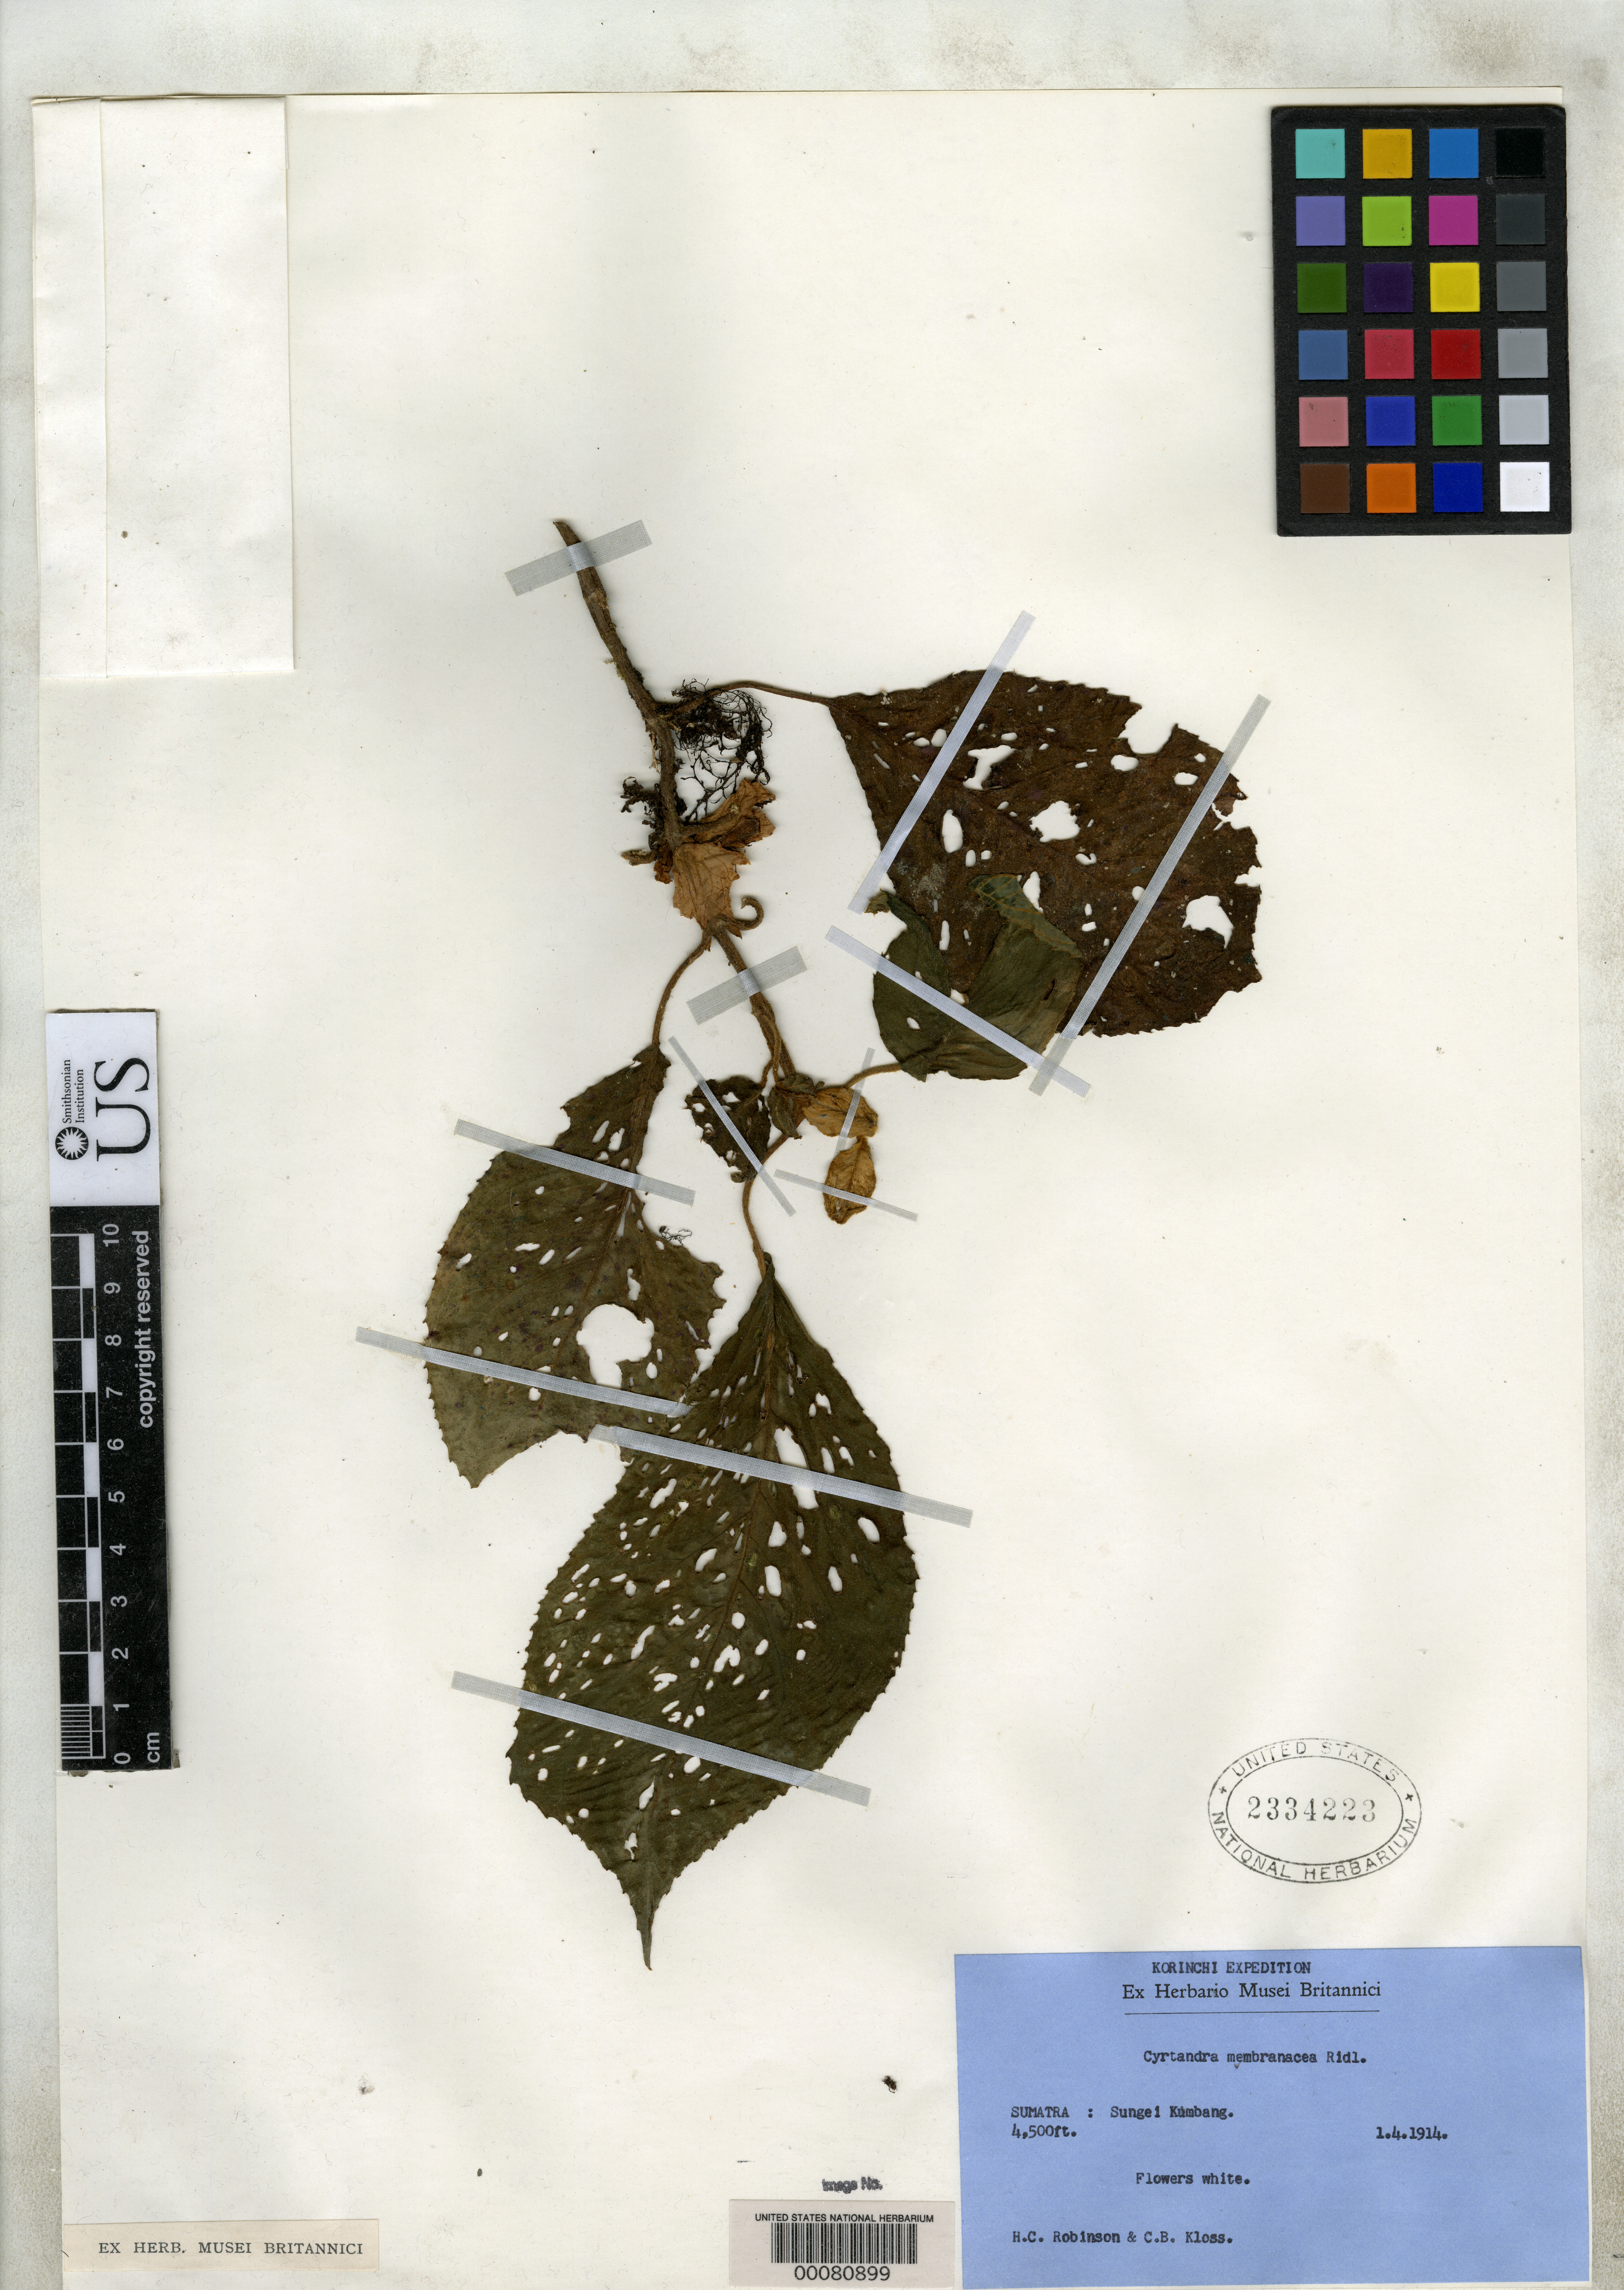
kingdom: Plantae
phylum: Tracheophyta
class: Magnoliopsida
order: Lamiales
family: Gesneriaceae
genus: Cyrtandra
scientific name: Cyrtandra membranacea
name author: Ridl.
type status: Possible Syntype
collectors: H. C. Robinson & C. Kloss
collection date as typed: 01 Apr 1914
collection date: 1914-04-01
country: Indonesia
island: Sumatra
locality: Sumatra: Sungei Kumbang.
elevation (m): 1372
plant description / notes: Bramley & Cronk (2003) cite type as Robinson & Kloss s.n., 16 March 1914, Jambi: Kerinci, Siulakderas, with holotype at BM.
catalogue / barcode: US 2334223